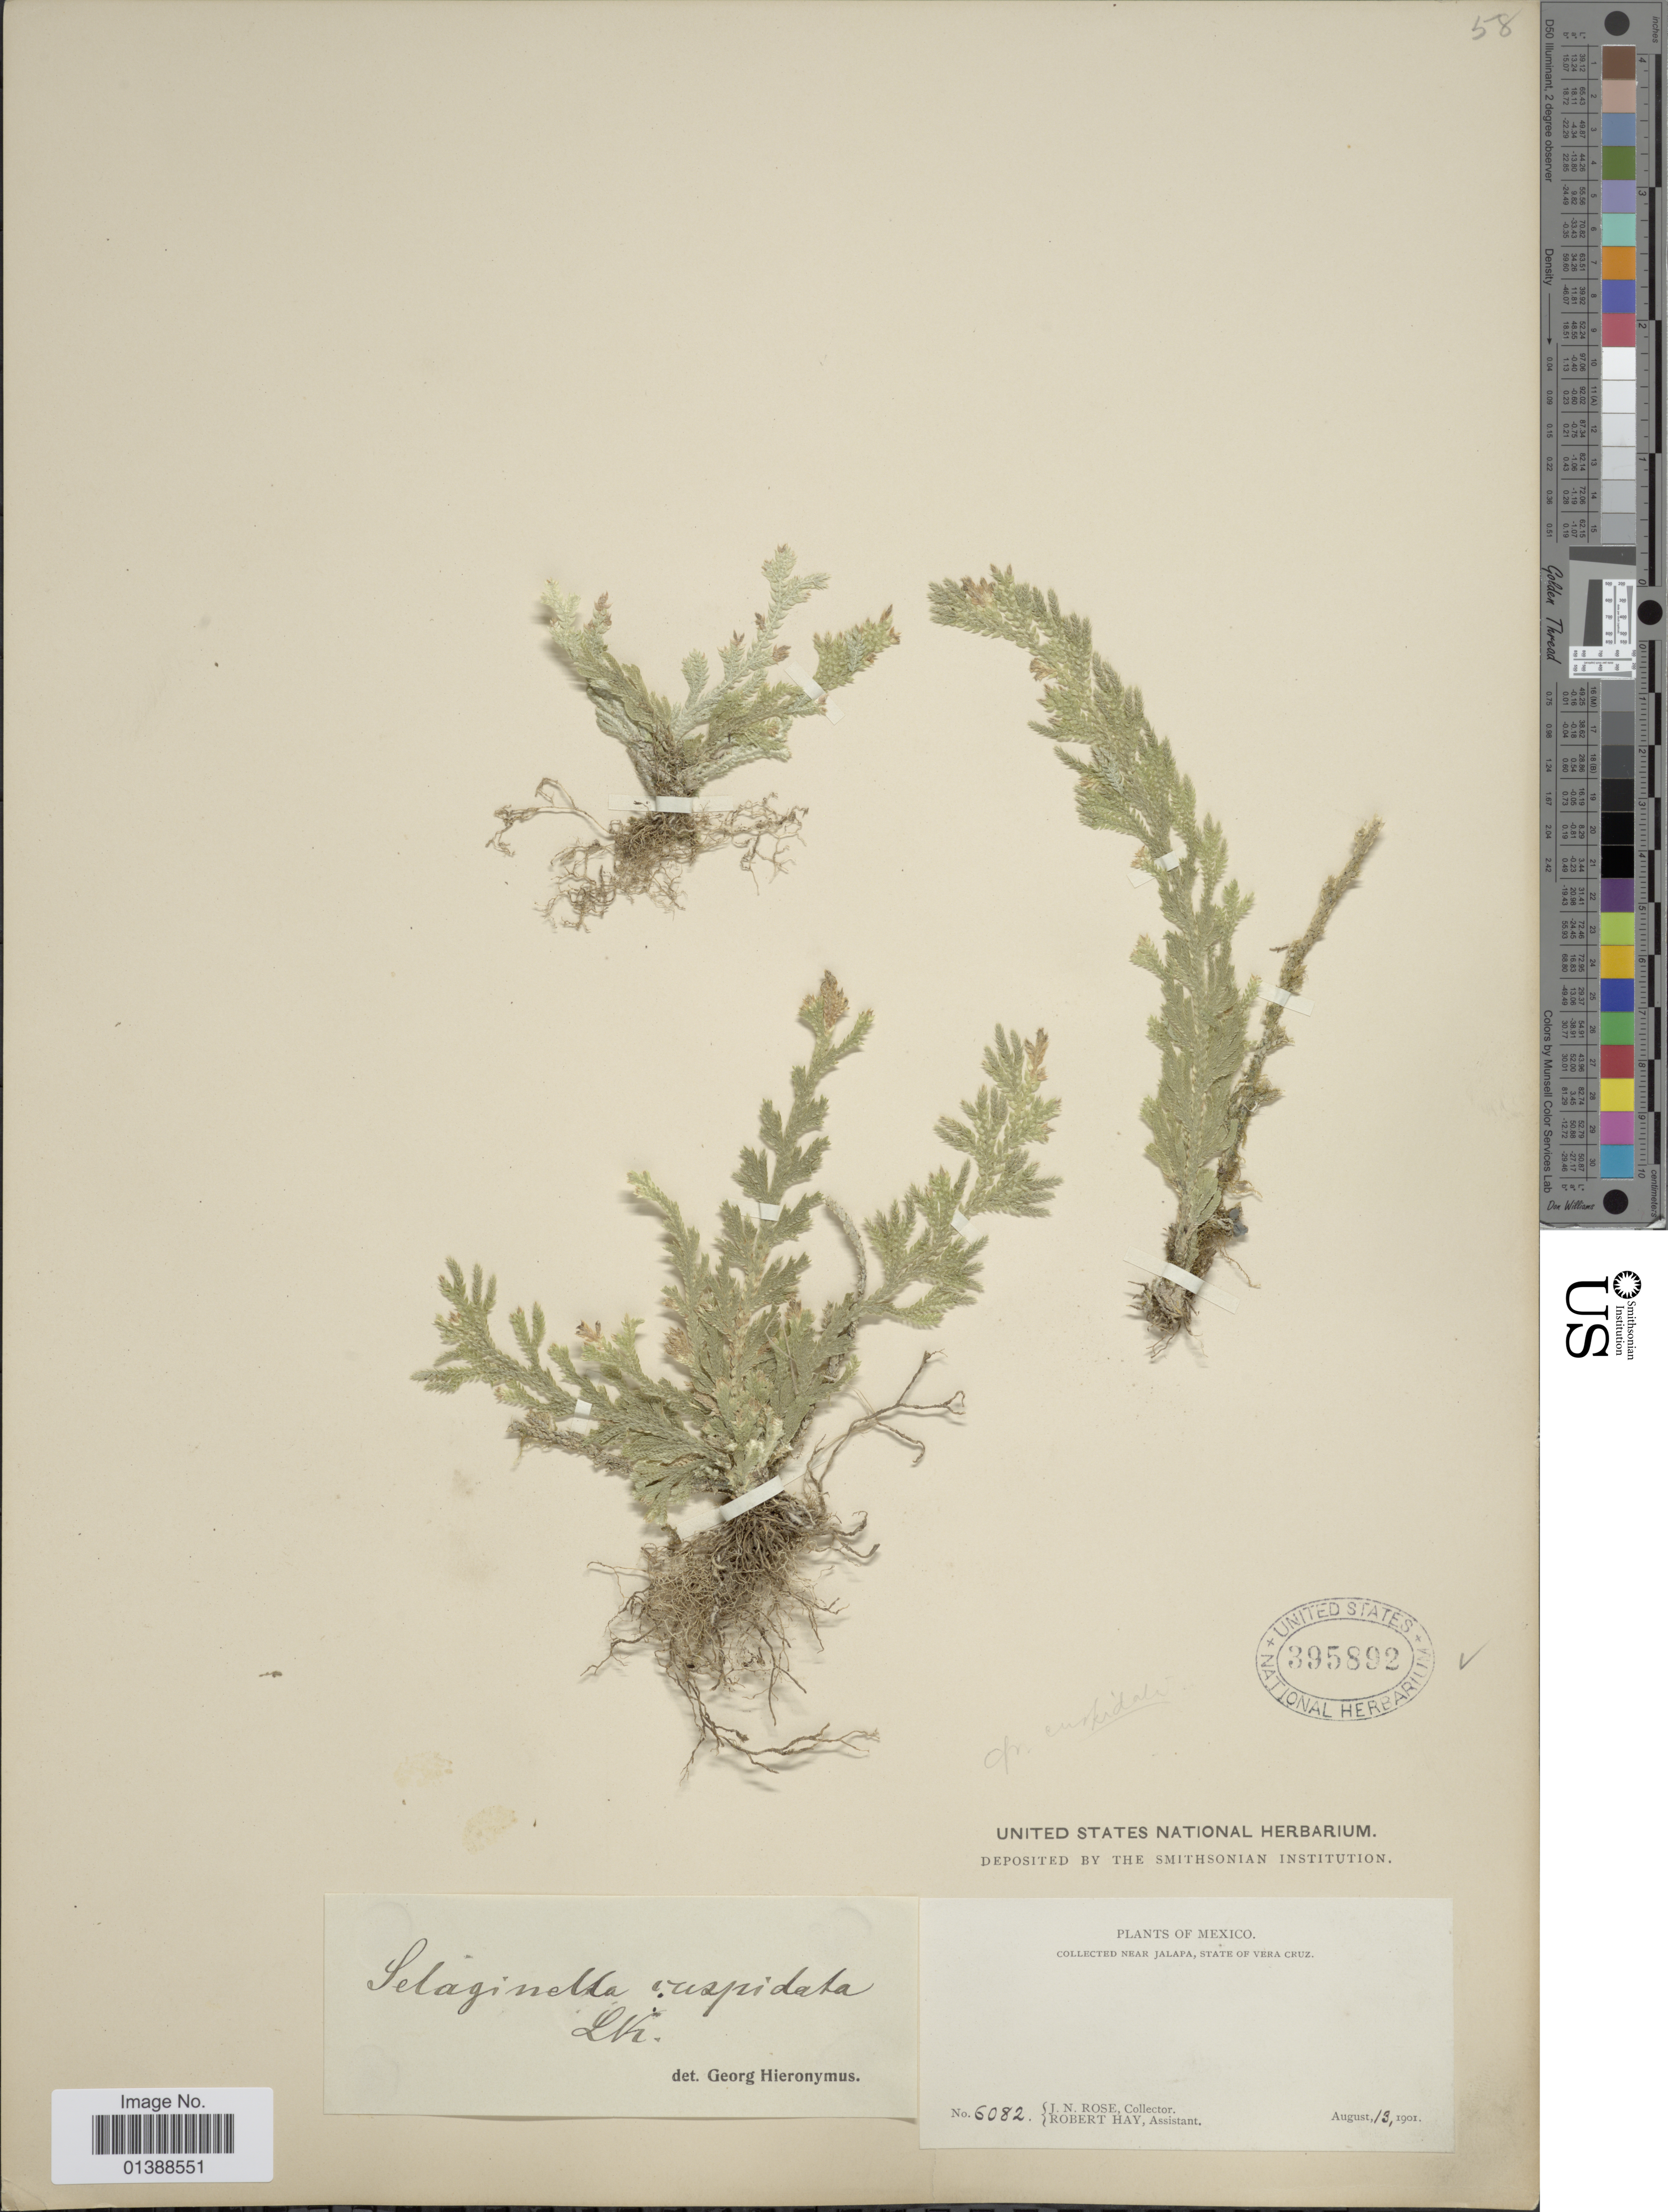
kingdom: Plantae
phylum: Tracheophyta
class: Lycopodiopsida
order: Selaginellales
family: Selaginellaceae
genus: Selaginella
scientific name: Selaginella pallescens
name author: (C. Presl) Spring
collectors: J. N. Rose & R. H. Hay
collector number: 6082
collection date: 1901-08-13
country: Mexico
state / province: Veracruz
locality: Near Jalapa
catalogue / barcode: US 395892